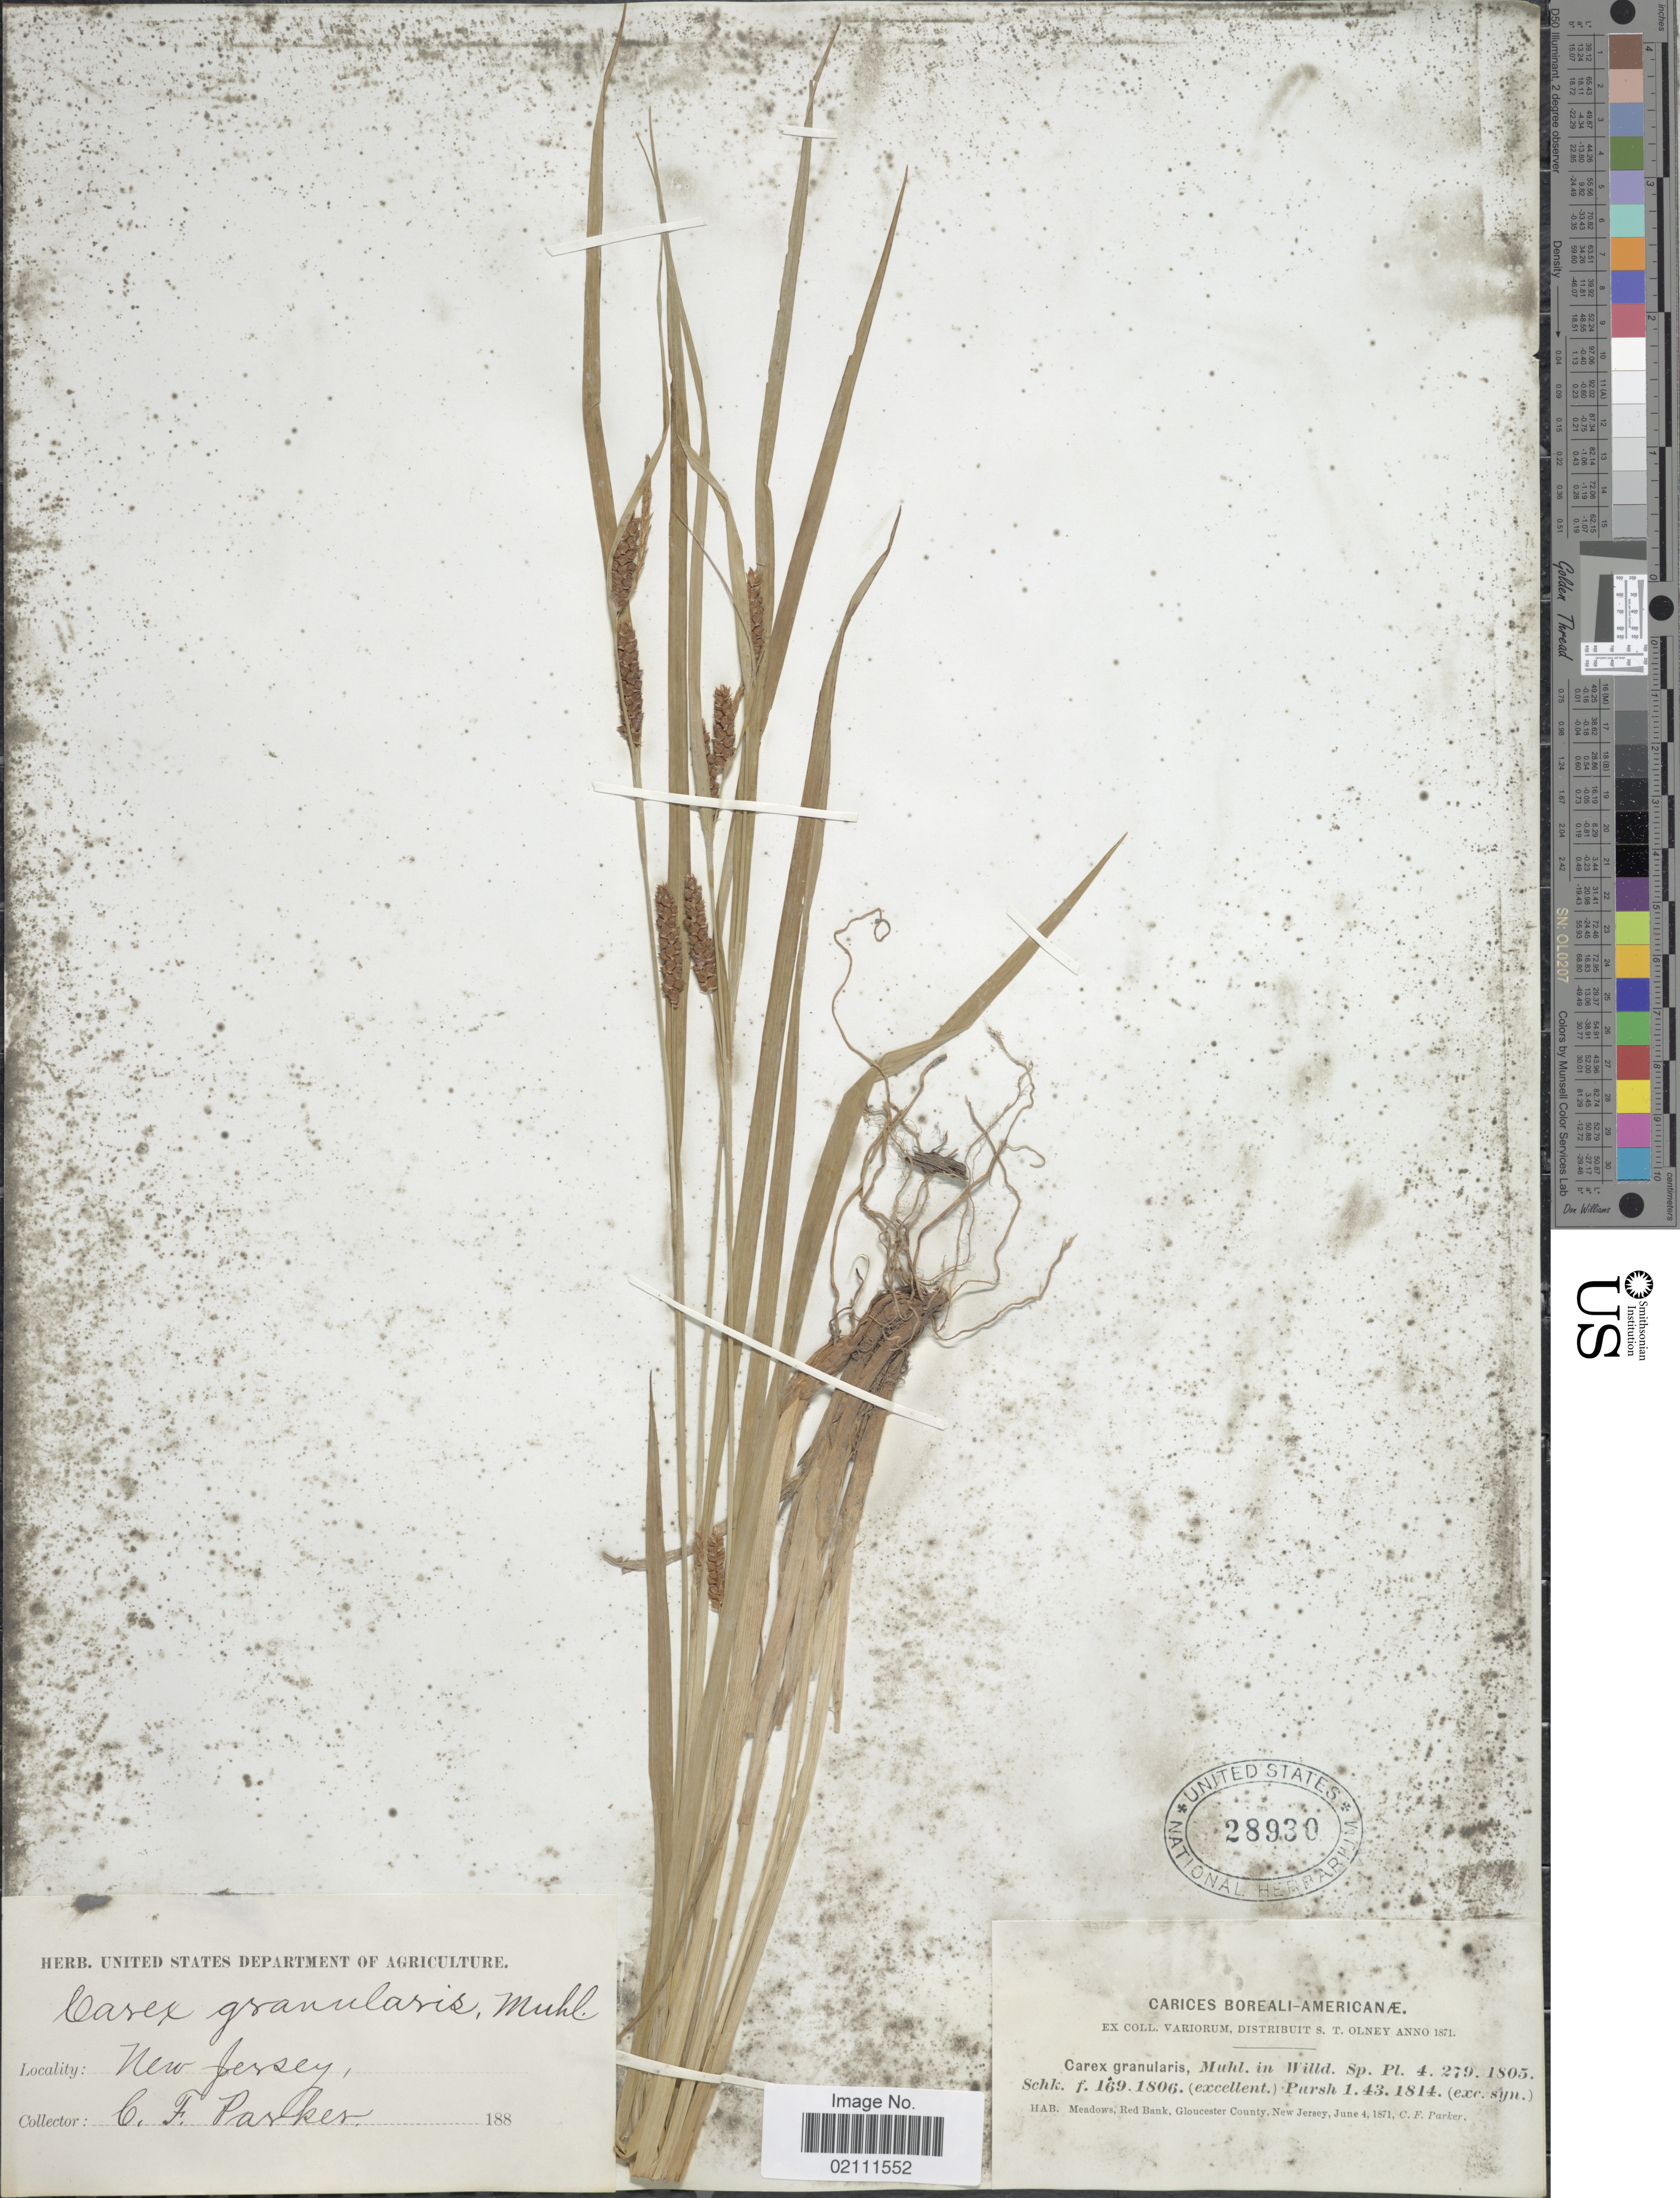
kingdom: Plantae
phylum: Tracheophyta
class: Liliopsida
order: Poales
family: Cyperaceae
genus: Carex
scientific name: Carex granularis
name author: Muhl. ex Willd.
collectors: C. F. Parker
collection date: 1871-06-04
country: United States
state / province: New Jersey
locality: Meadows, Red Bank, Gloucester County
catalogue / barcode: US 28930